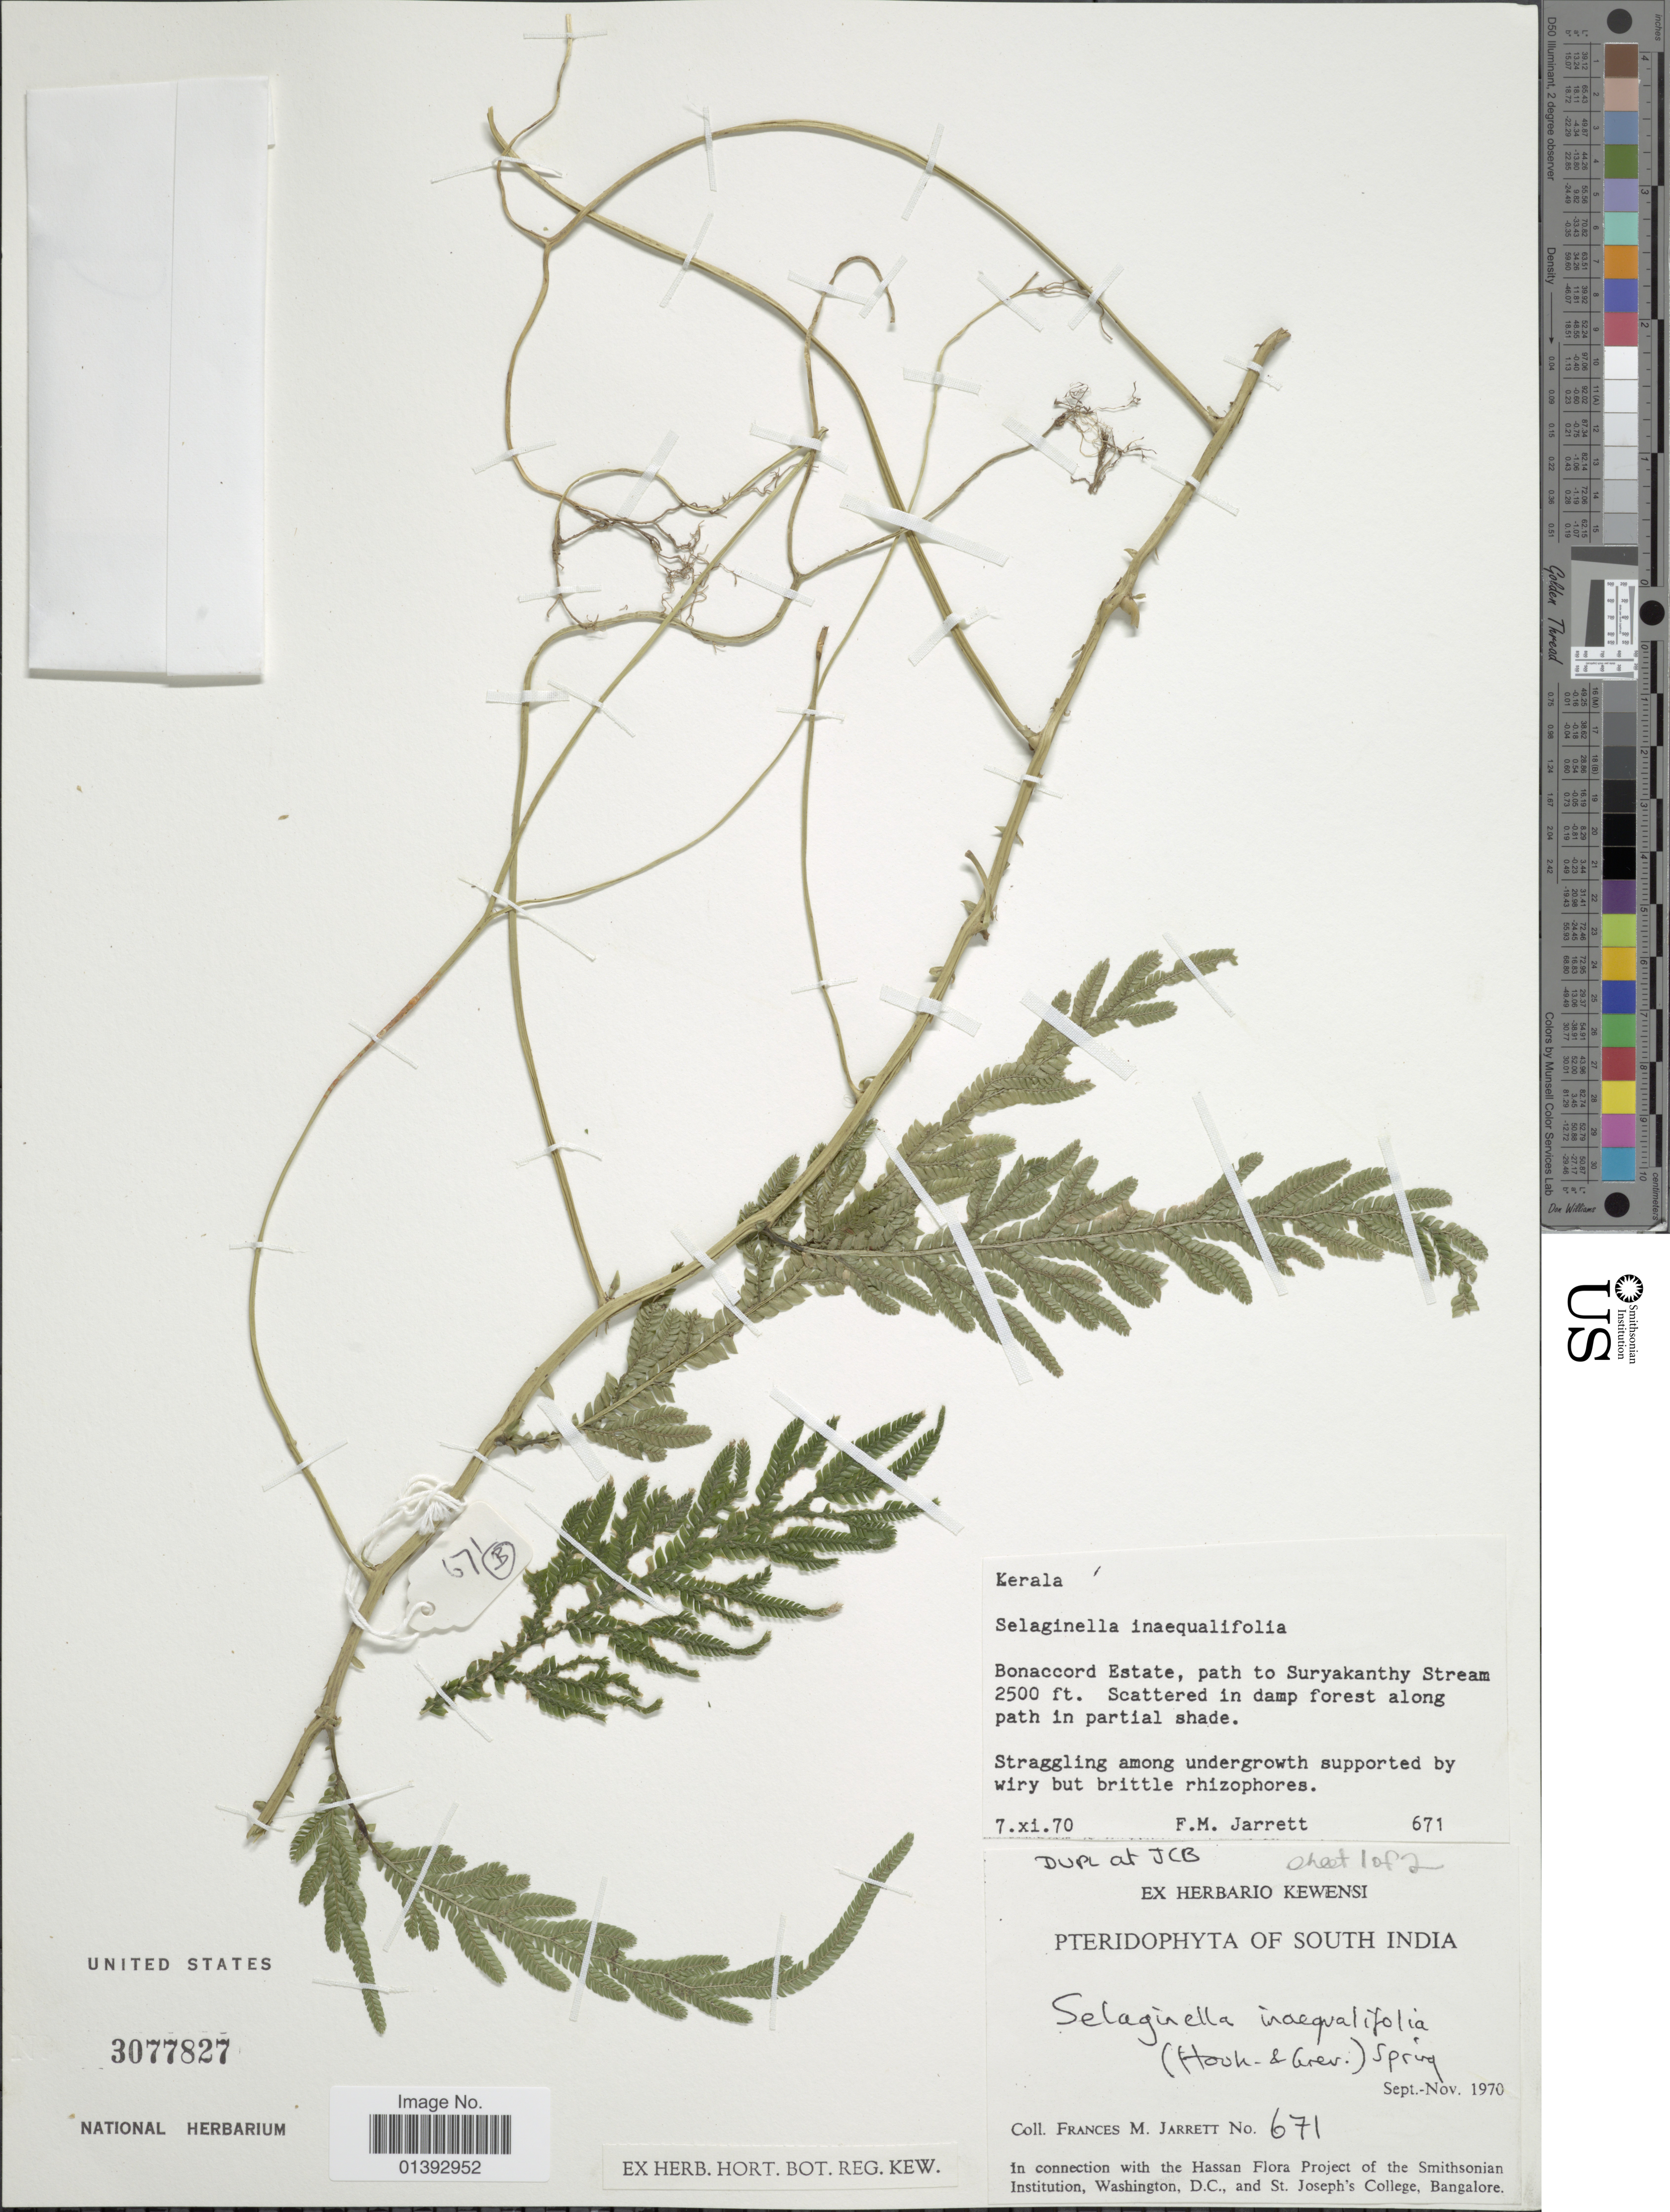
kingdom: Plantae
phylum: Tracheophyta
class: Lycopodiopsida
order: Selaginellales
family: Selaginellaceae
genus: Selaginella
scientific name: Selaginella inaequalifolia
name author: (Hook. & Grev.) Spring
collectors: F. M. Jarrett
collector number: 671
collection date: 1970-11-07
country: India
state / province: Kerala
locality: Bonaccord Estate, path to Suryakanthy Stream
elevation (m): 762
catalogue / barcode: US 3077827